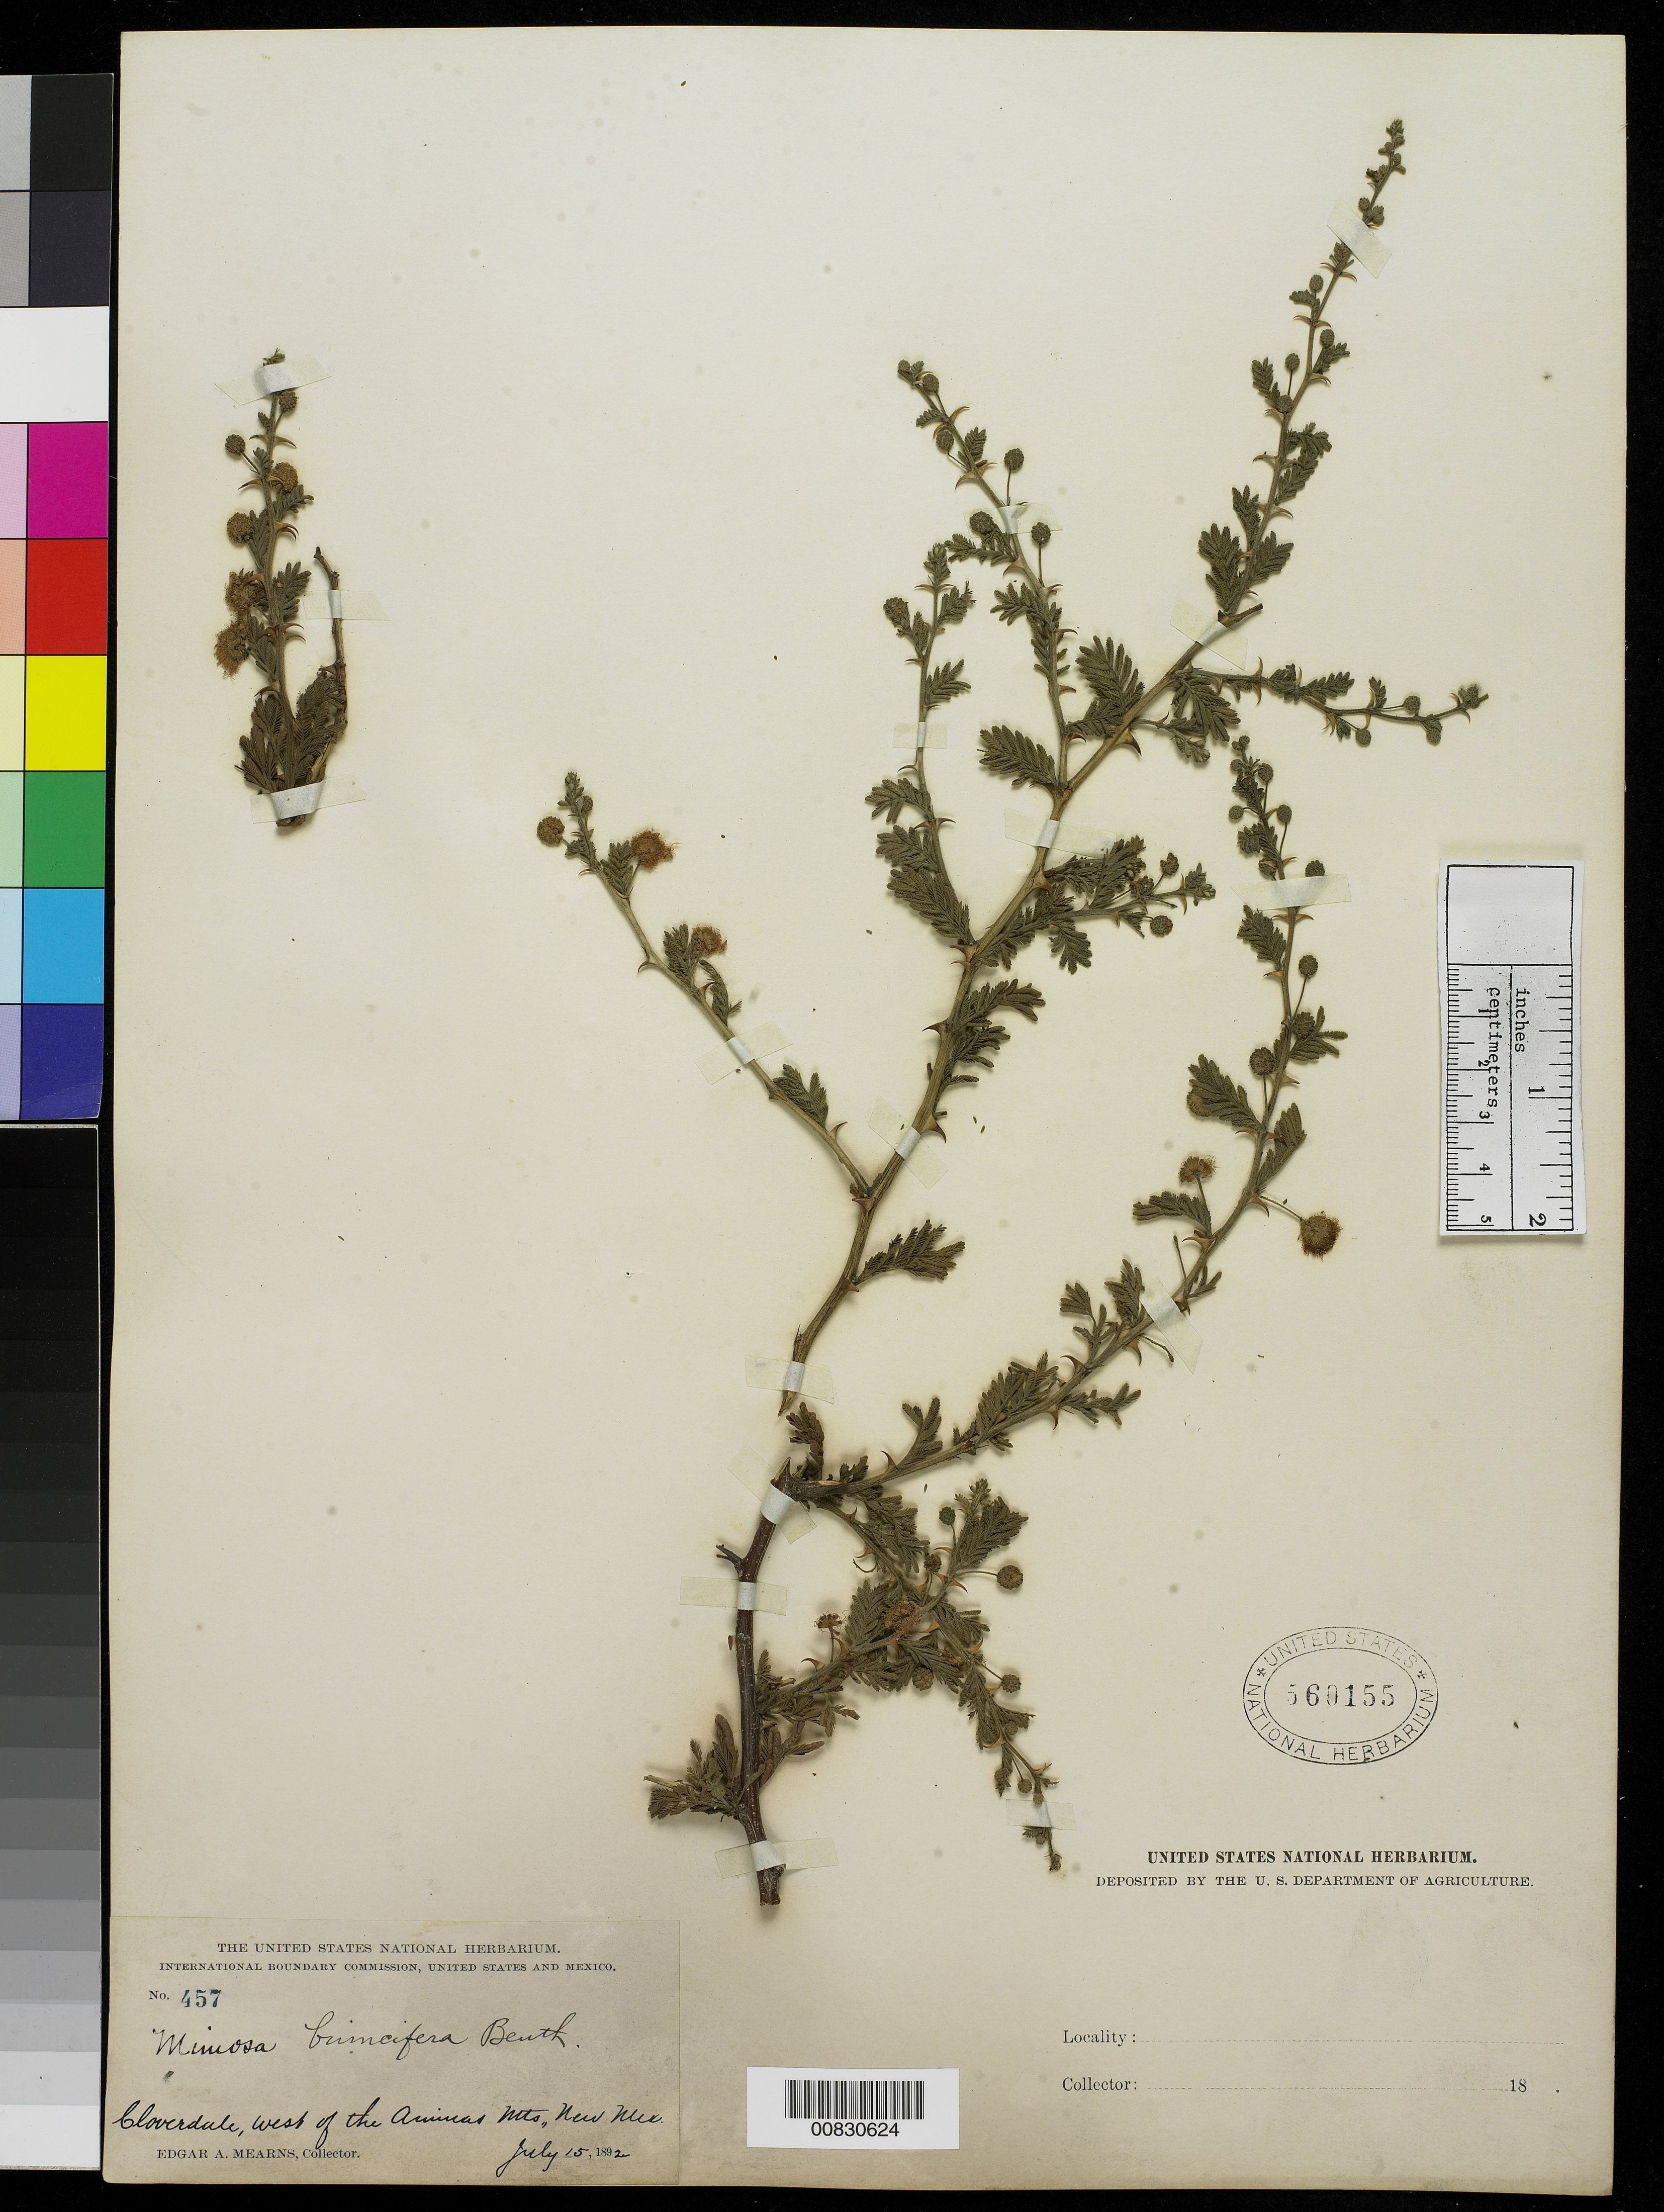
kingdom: Plantae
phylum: Tracheophyta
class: Magnoliopsida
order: Fabales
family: Fabaceae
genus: Mimosa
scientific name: Mimosa biuncifera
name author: Benth.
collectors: E. A. Mearns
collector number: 457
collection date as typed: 15 Jul 1892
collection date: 1892-07-15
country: United States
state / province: New Mexico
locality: Cloverdale, west of the Animas Mts., New Mexico.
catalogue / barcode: US 560155